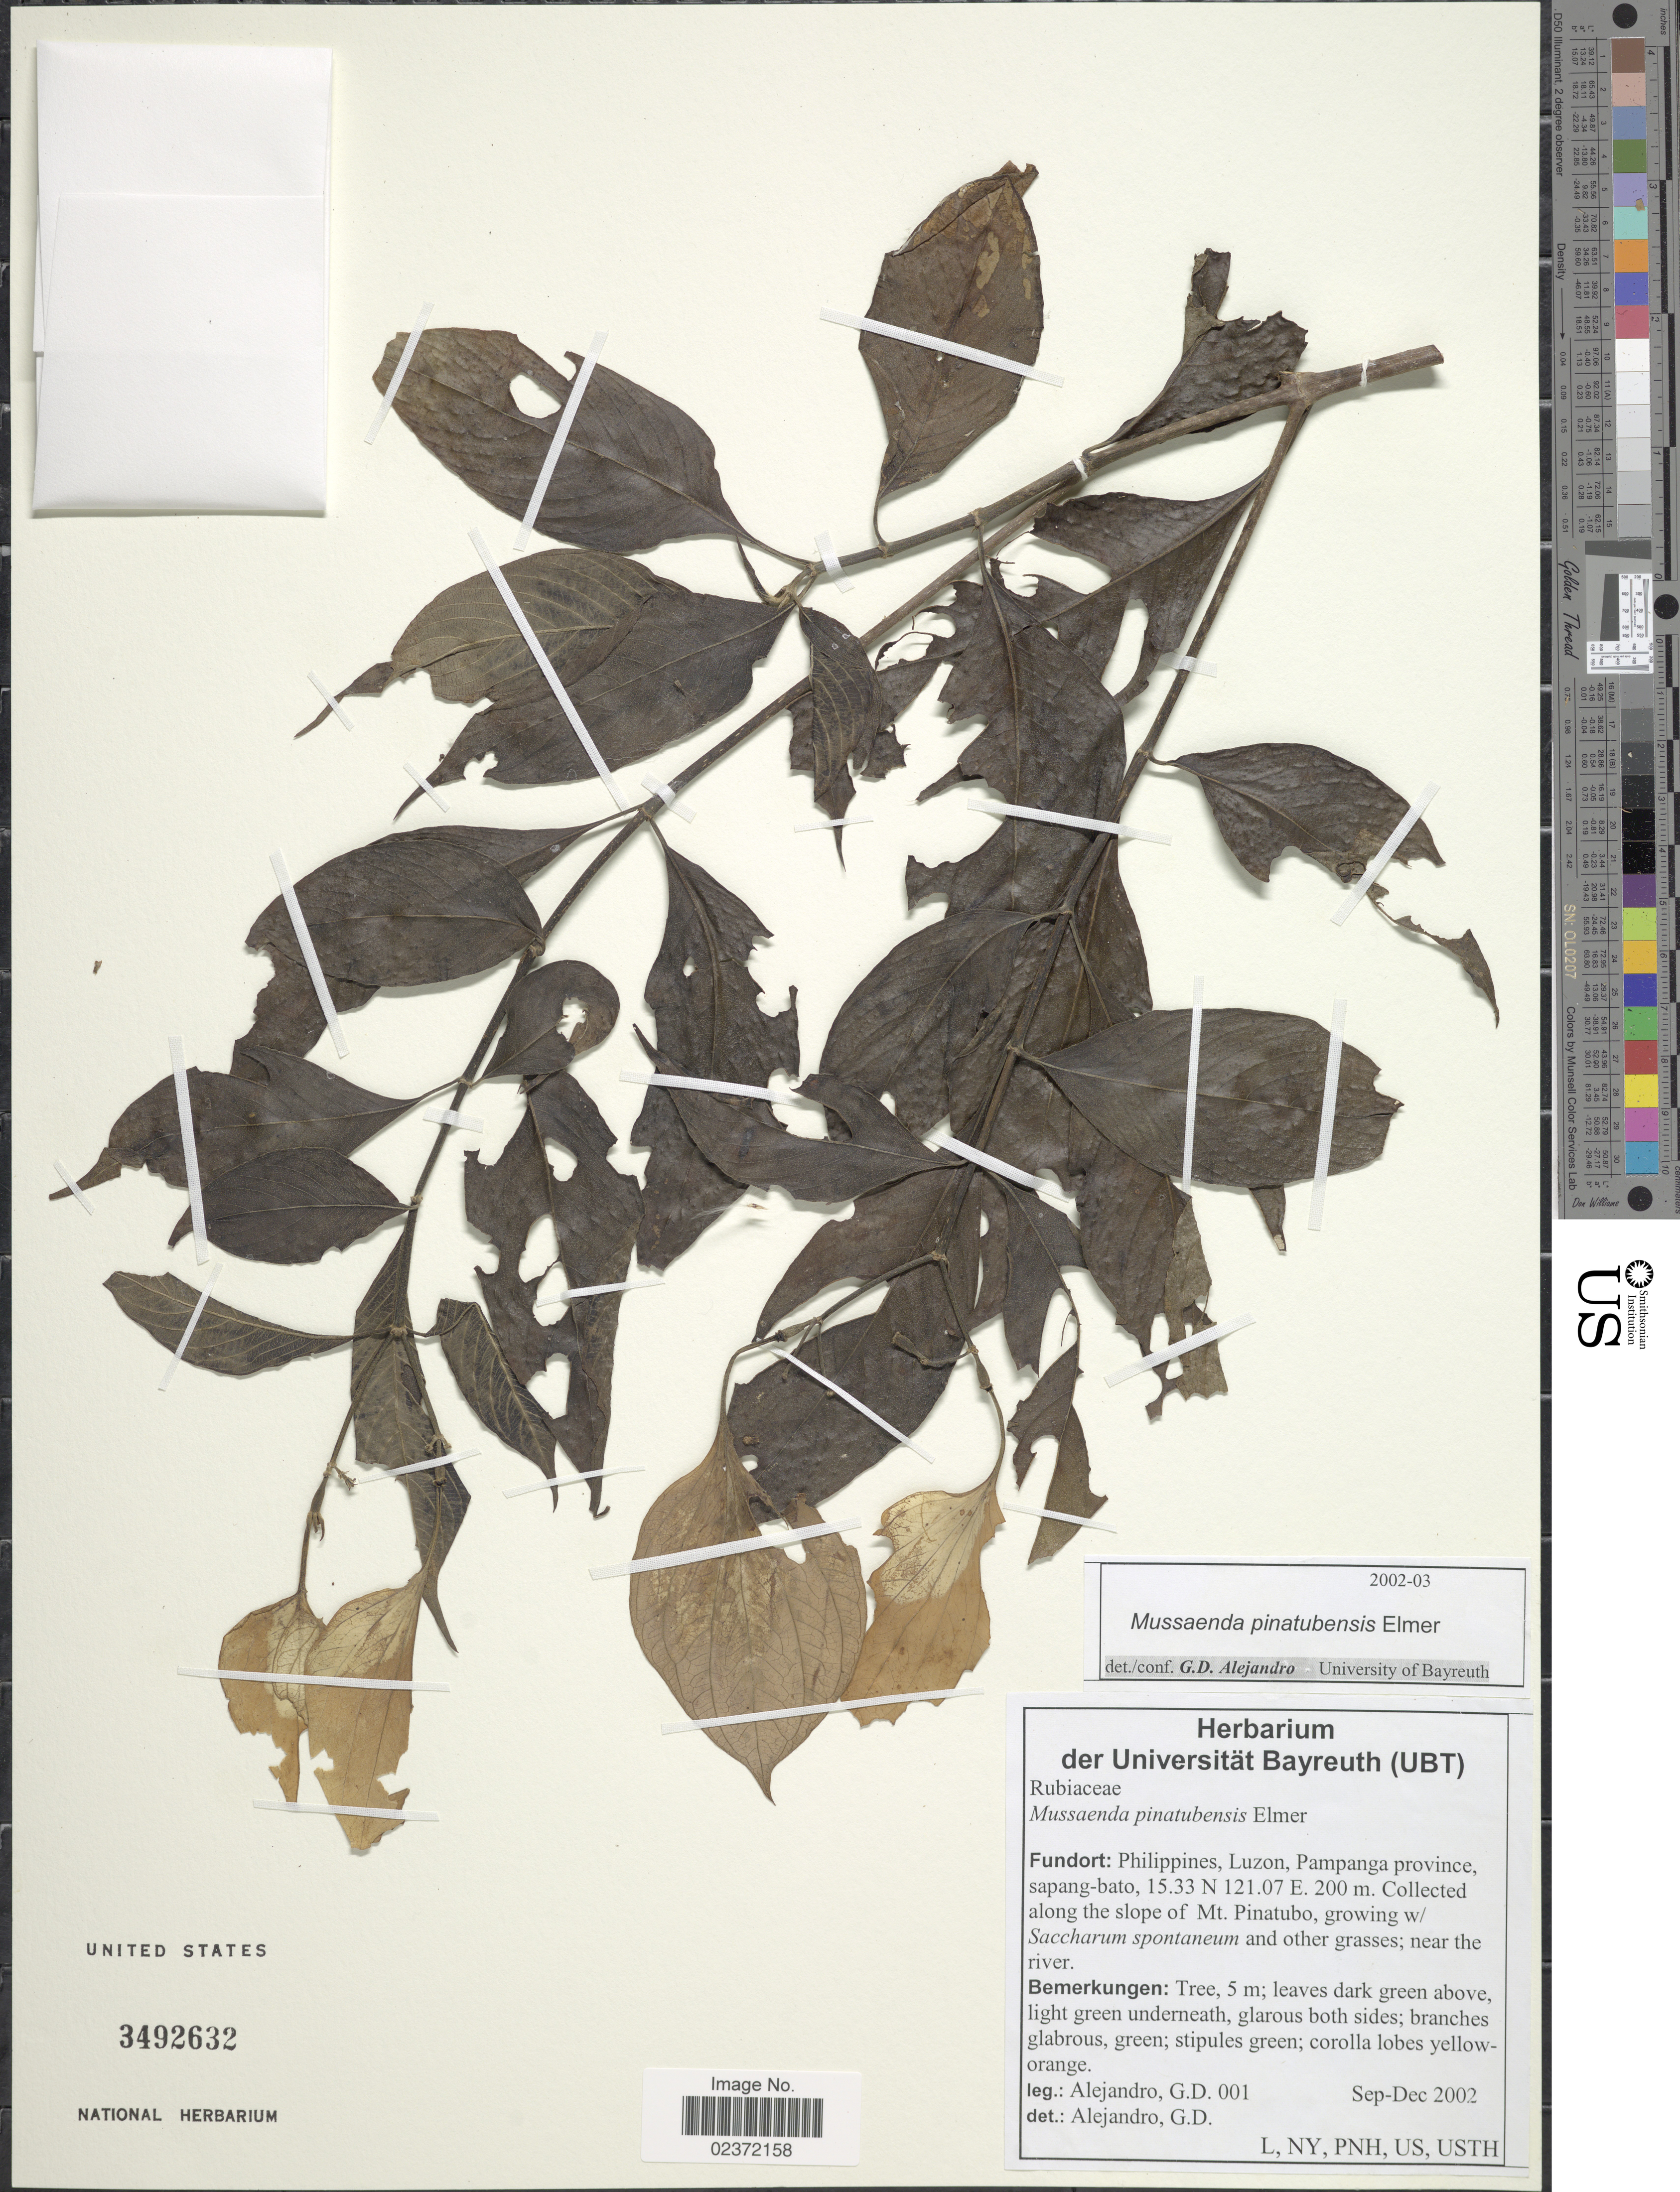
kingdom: Plantae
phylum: Tracheophyta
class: Magnoliopsida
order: Gentianales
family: Rubiaceae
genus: Mussaenda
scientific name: Mussaenda pinatubensis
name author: Elmer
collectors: G. J. D. Alejandro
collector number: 001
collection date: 2002-09/2002-12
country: Philippines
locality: Luzon, Pampanga province, sapang-bato, along the slope of Mt. Pinatubo, near the river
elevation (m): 200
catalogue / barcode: US 3492632